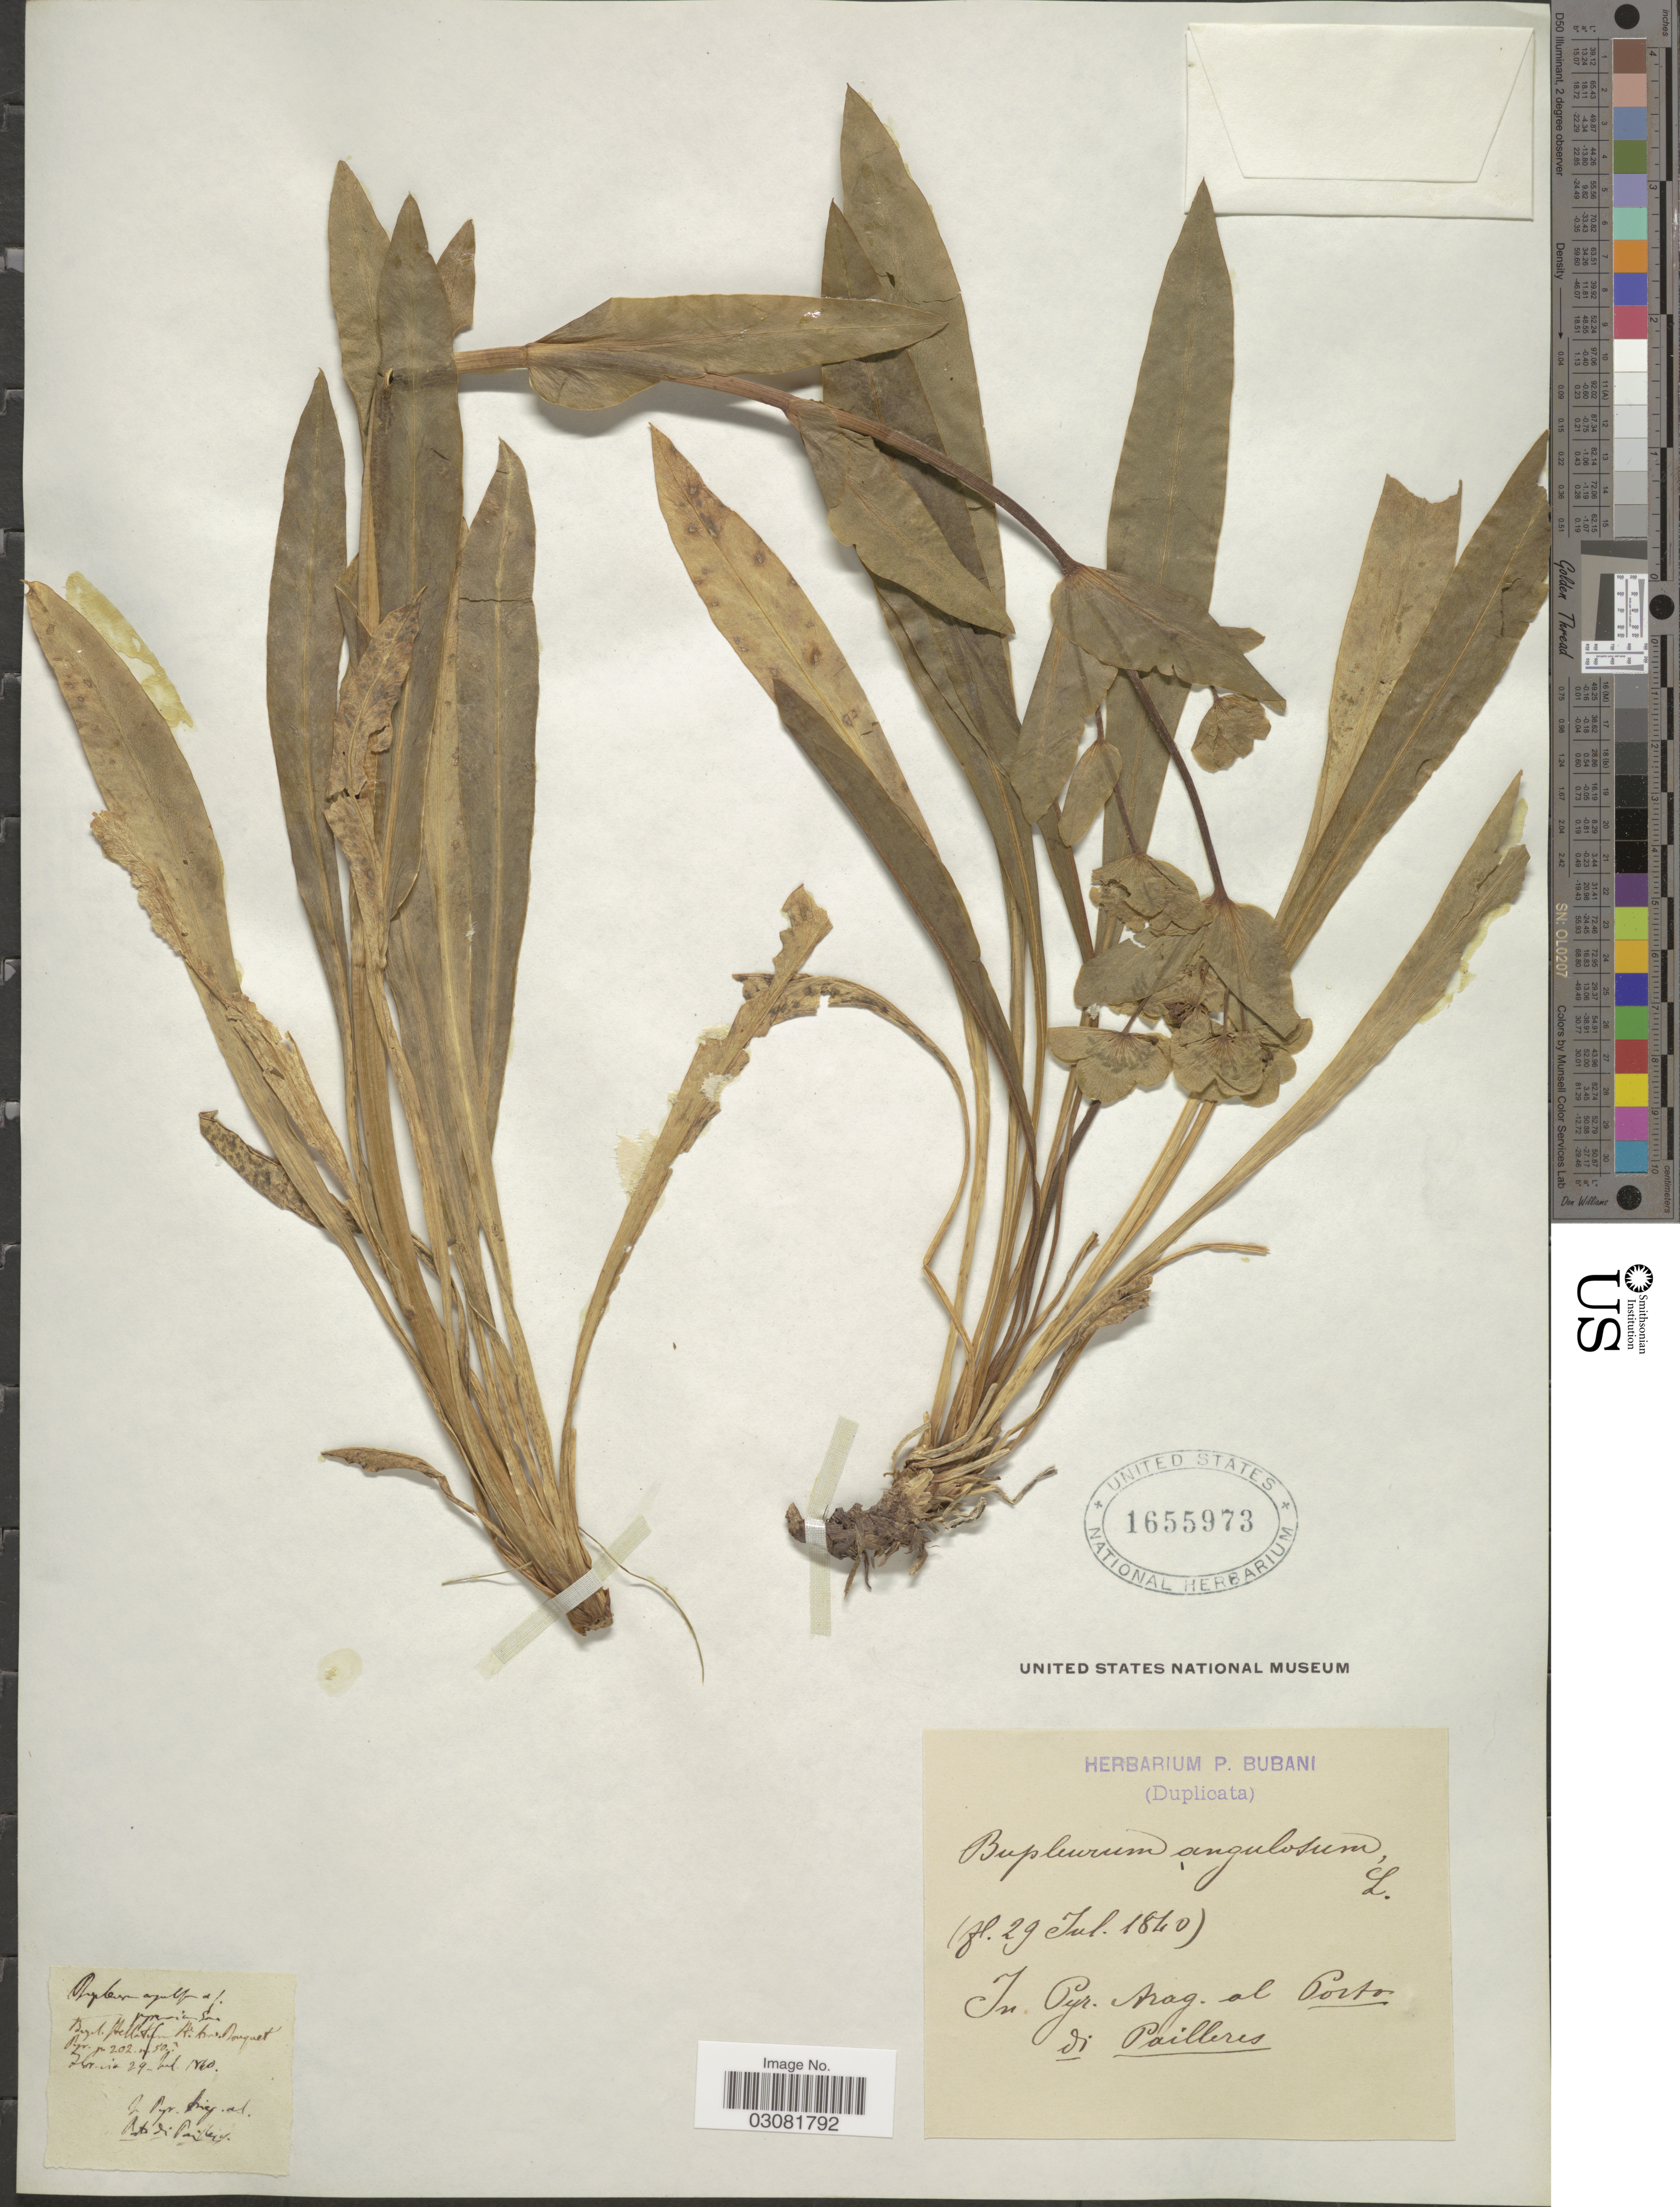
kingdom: Plantae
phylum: Tracheophyta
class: Magnoliopsida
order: Apiales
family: Apiaceae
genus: Bupleurum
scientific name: Bupleurum angulosum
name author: L.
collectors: ex herb. P. Bubani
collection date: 1840-07-29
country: France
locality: In Pyr. Arag. al Porto di Pailleres.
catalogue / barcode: US 1655973